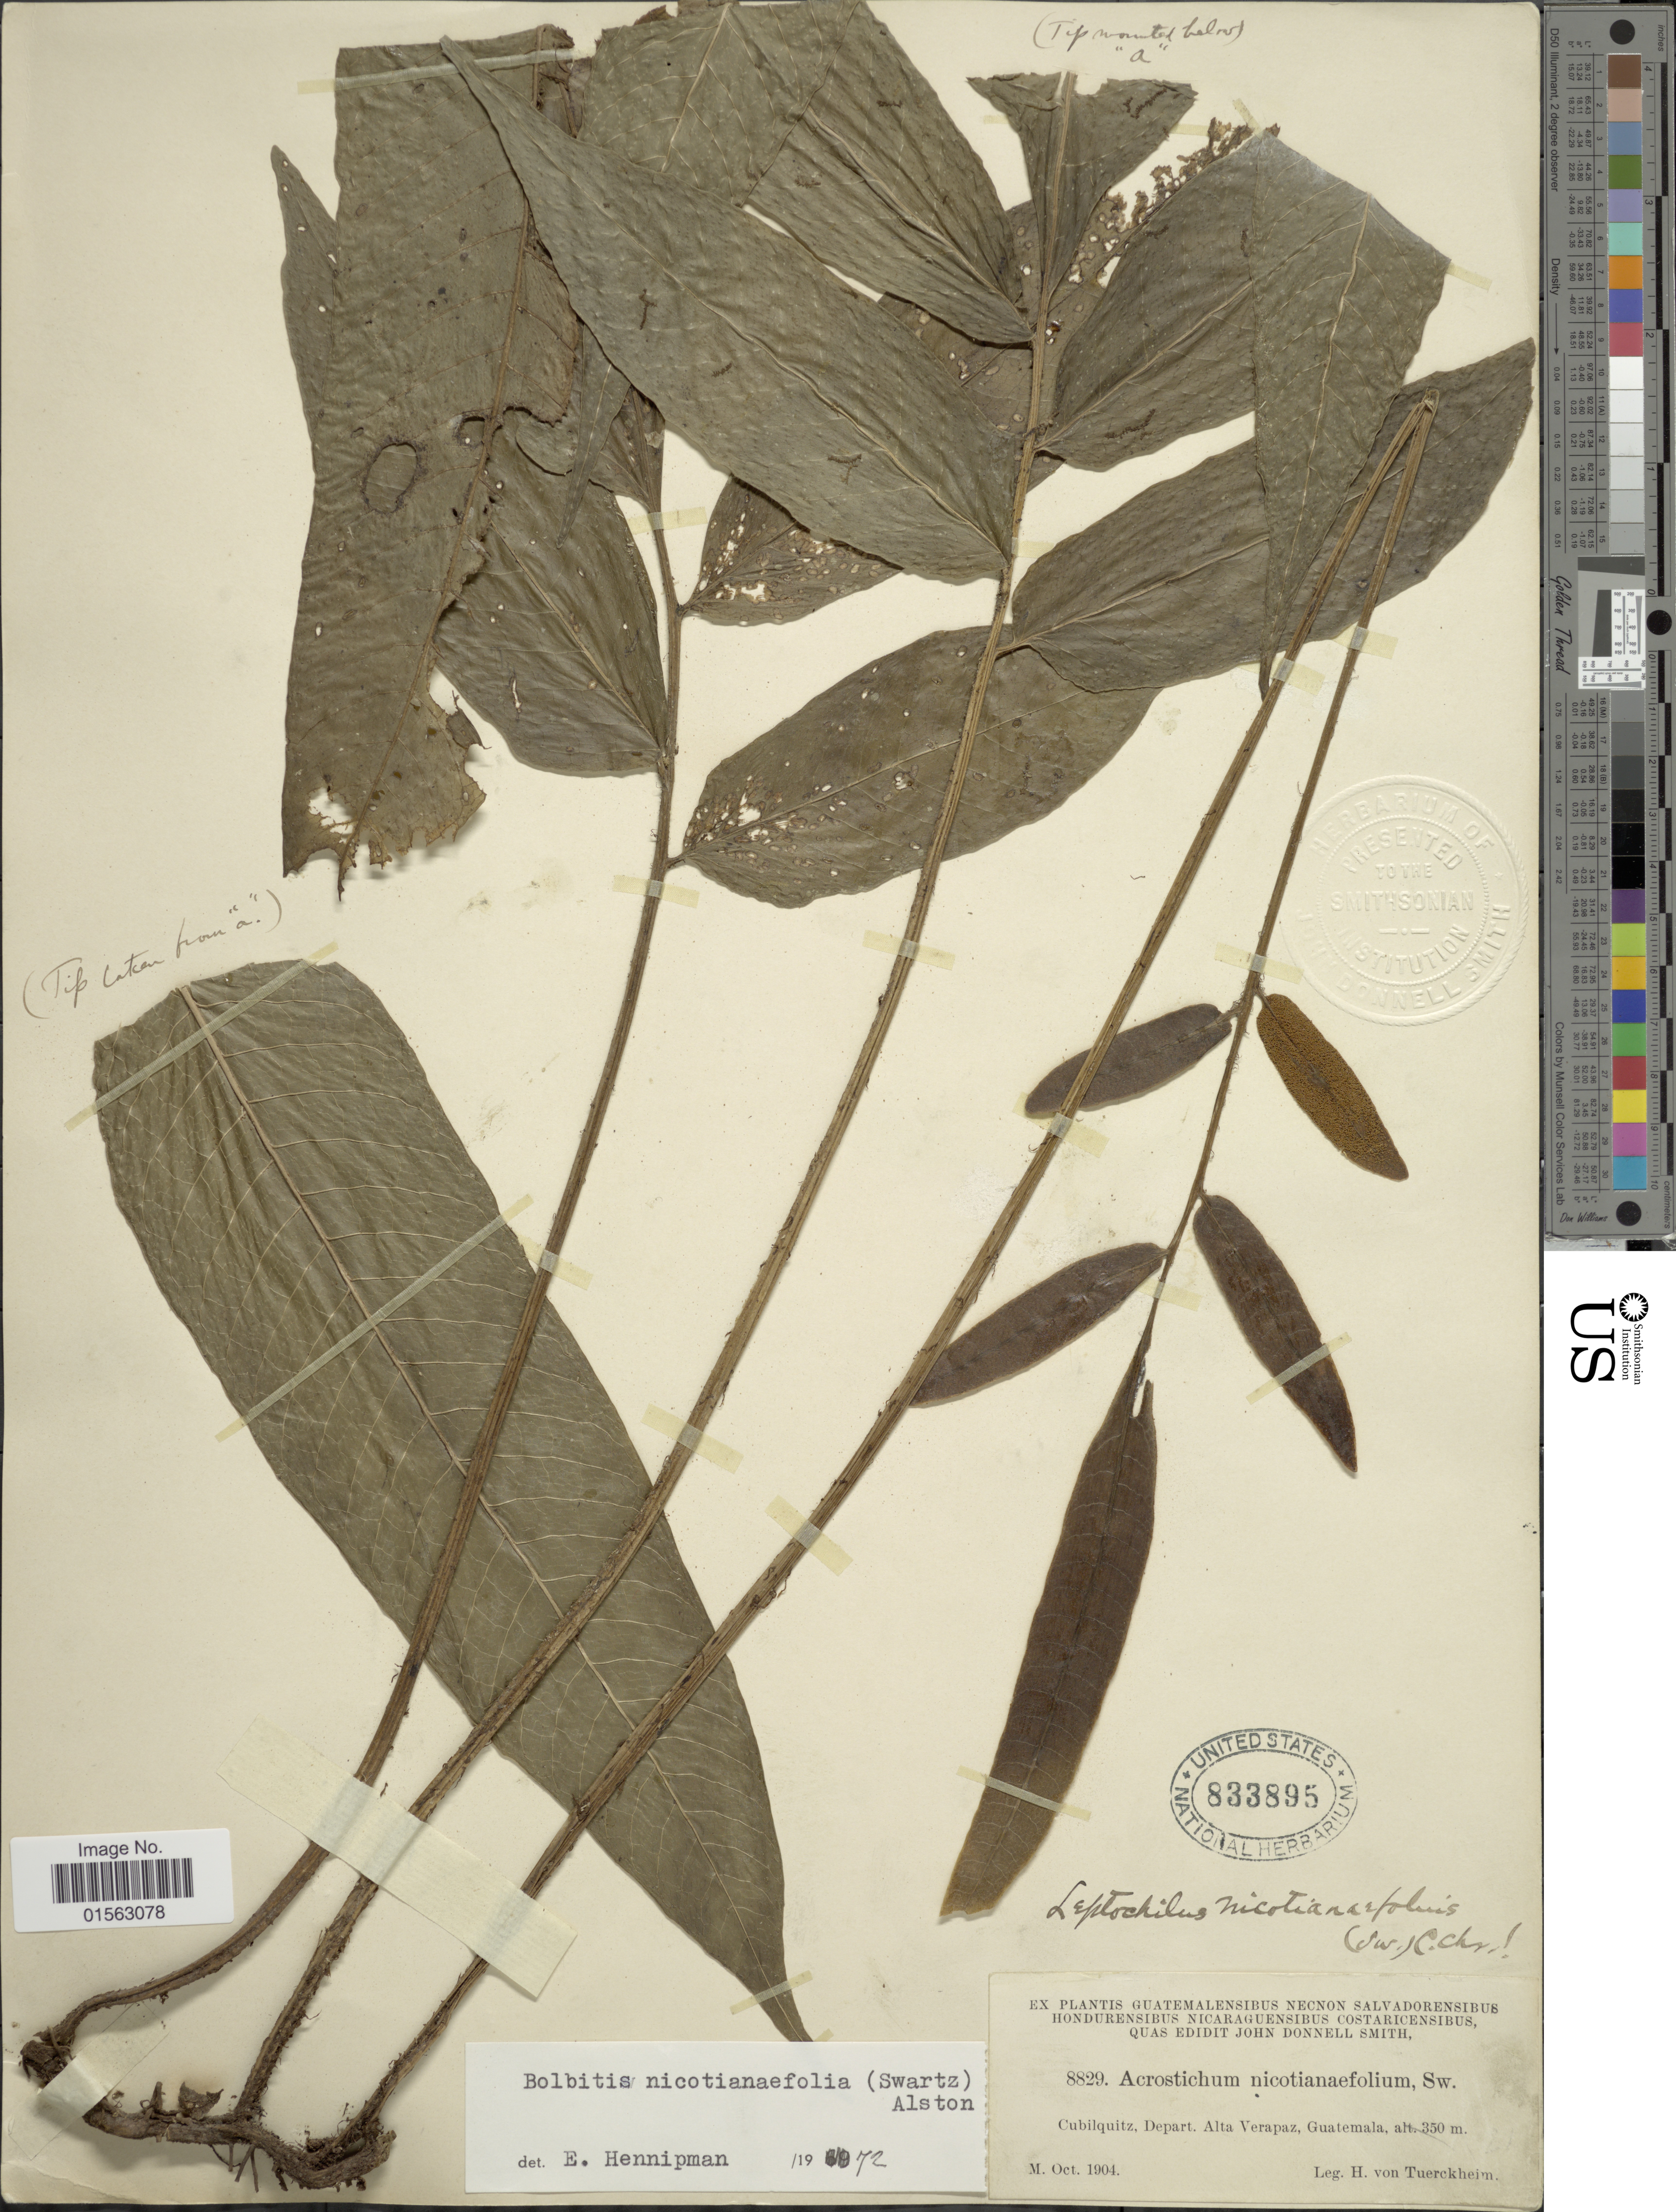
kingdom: Plantae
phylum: Tracheophyta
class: Polypodiopsida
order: Polypodiales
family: Dryopteridaceae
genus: Mickelia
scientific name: Mickelia nicotianifolia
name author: (Sw.) R.C. Moran et al.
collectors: H. von Türckheim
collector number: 8829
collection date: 1904-10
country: Guatemala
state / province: Alta Verapaz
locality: Cubilquitz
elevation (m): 350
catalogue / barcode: US 833895